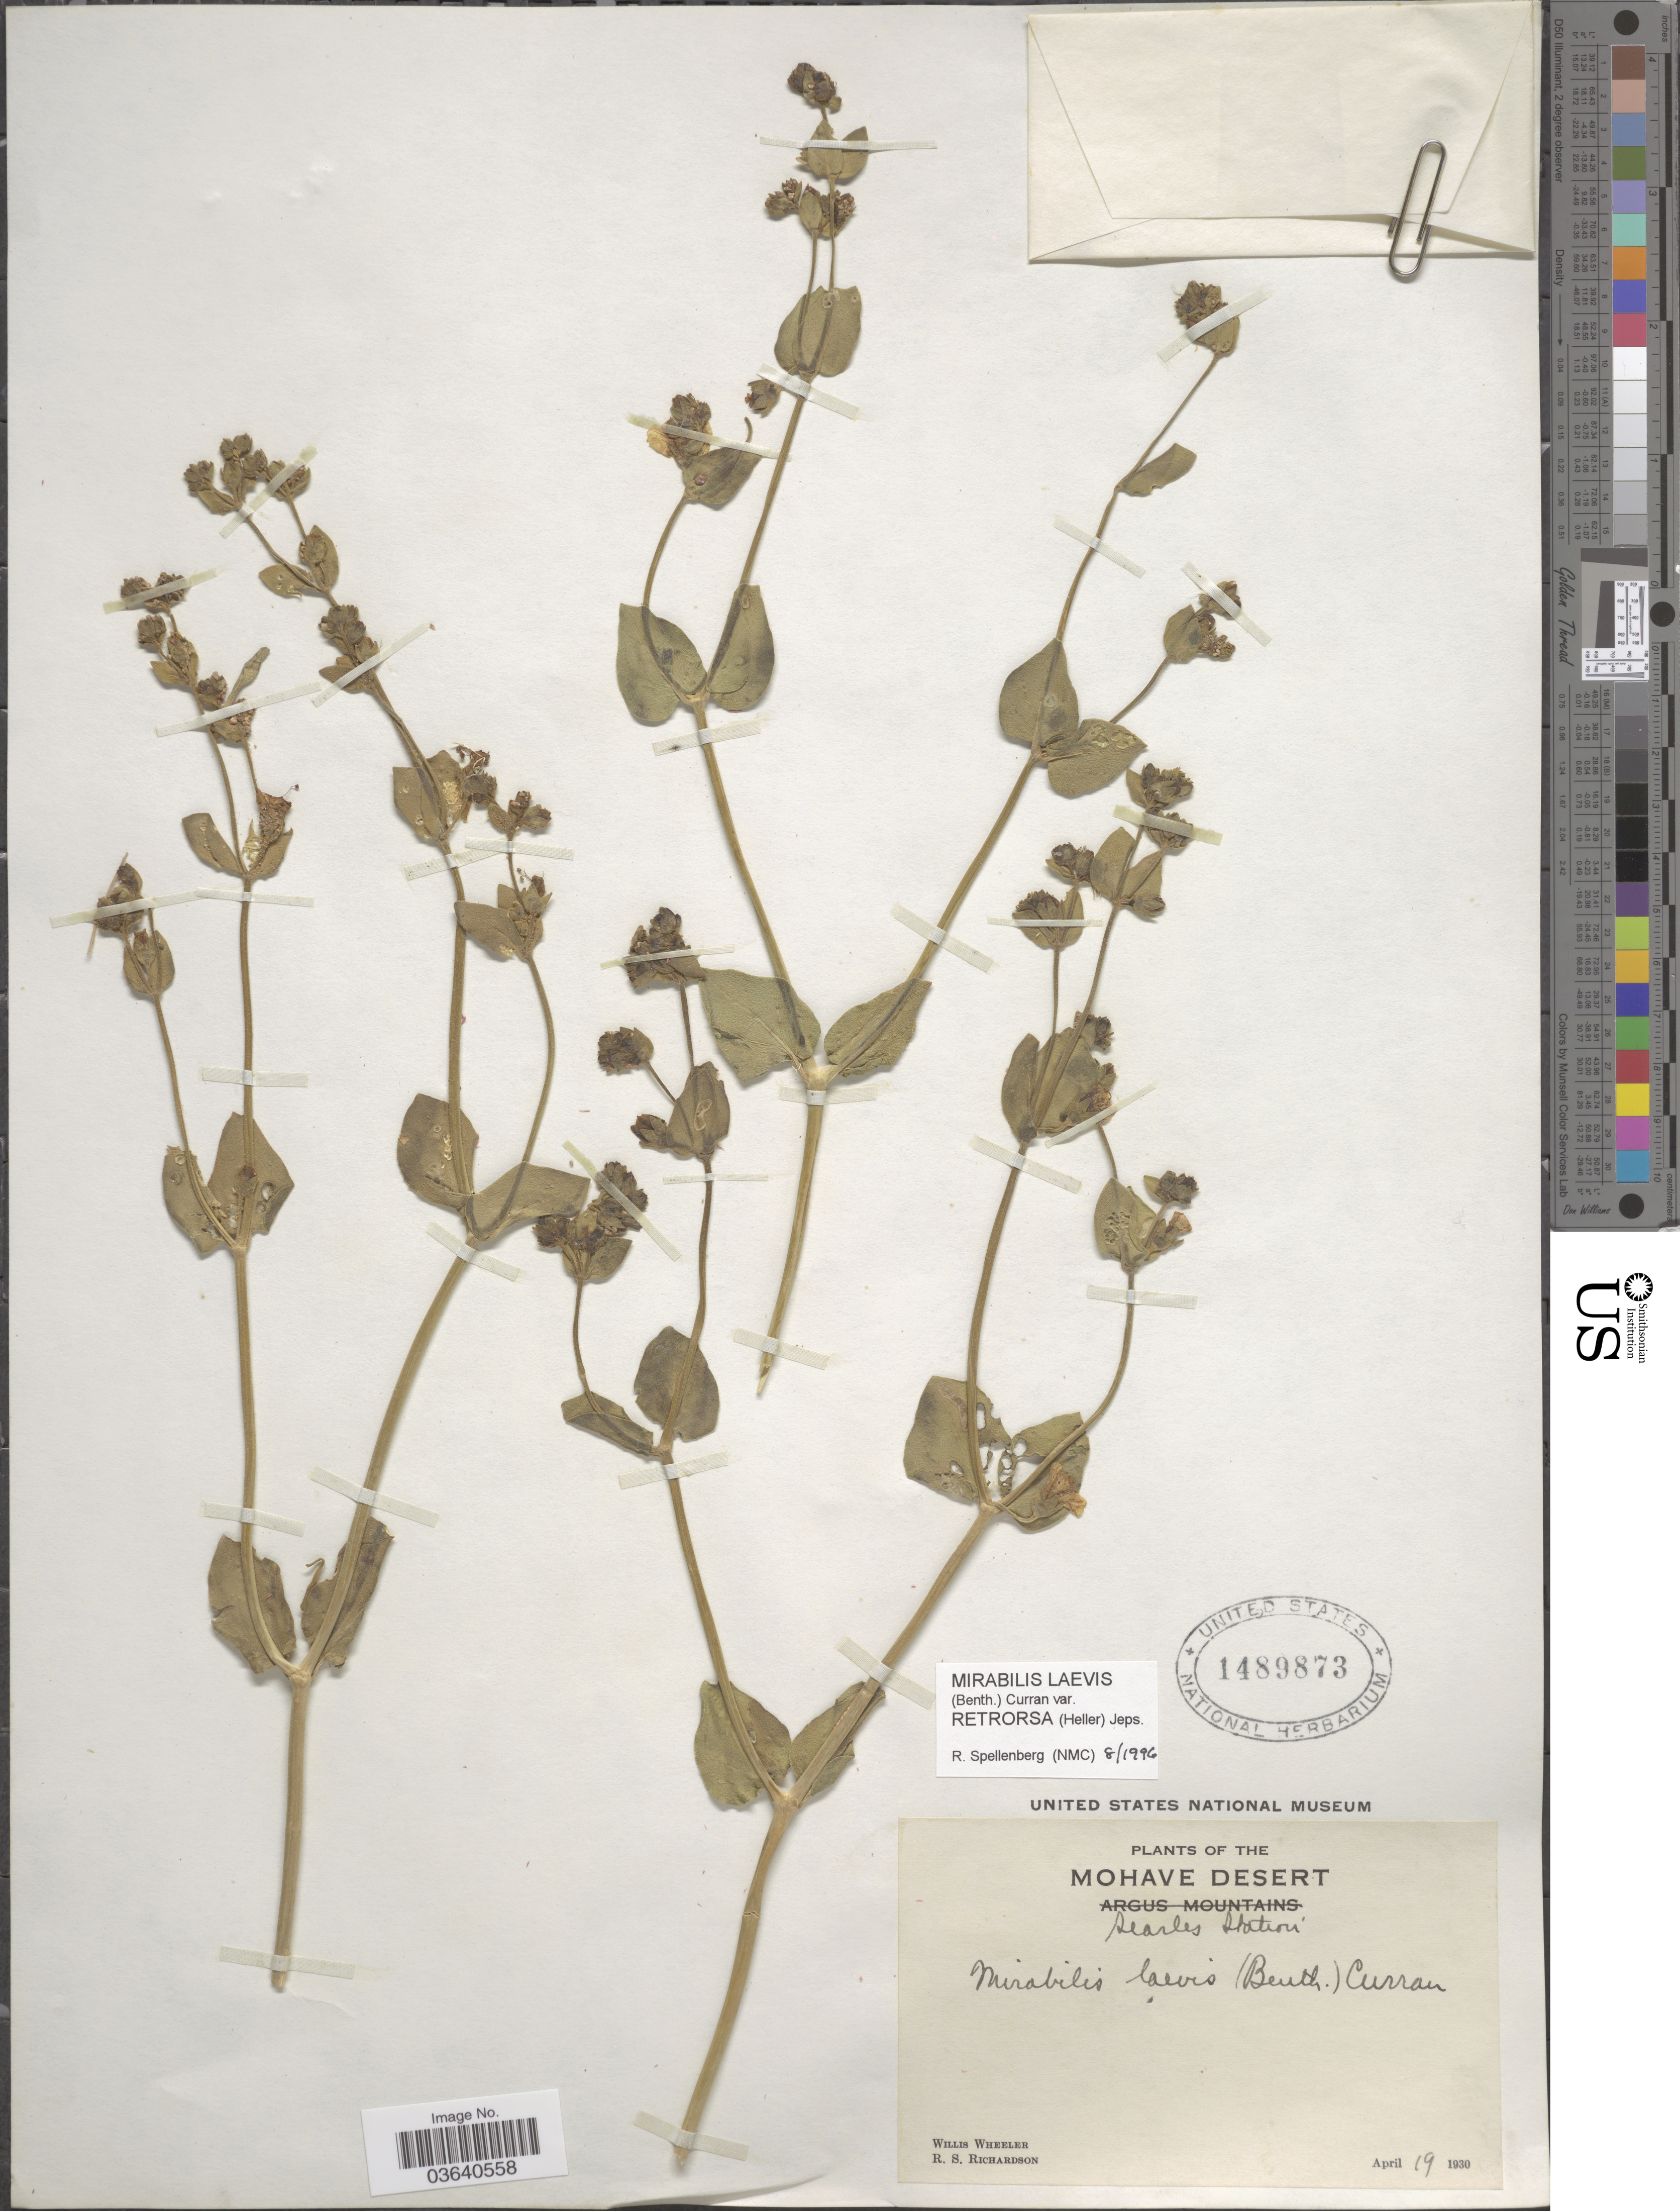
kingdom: Plantae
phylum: Tracheophyta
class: Magnoliopsida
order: Caryophyllales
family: Nyctaginaceae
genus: Mirabilis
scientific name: Mirabilis laevis var. retrorsa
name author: (A. Heller) Jeps.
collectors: W. Wheeler & R. Richardson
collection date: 1930-04-19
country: United States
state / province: California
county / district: Kern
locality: The Mohave Desert. Searles Station.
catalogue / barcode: US 1489873